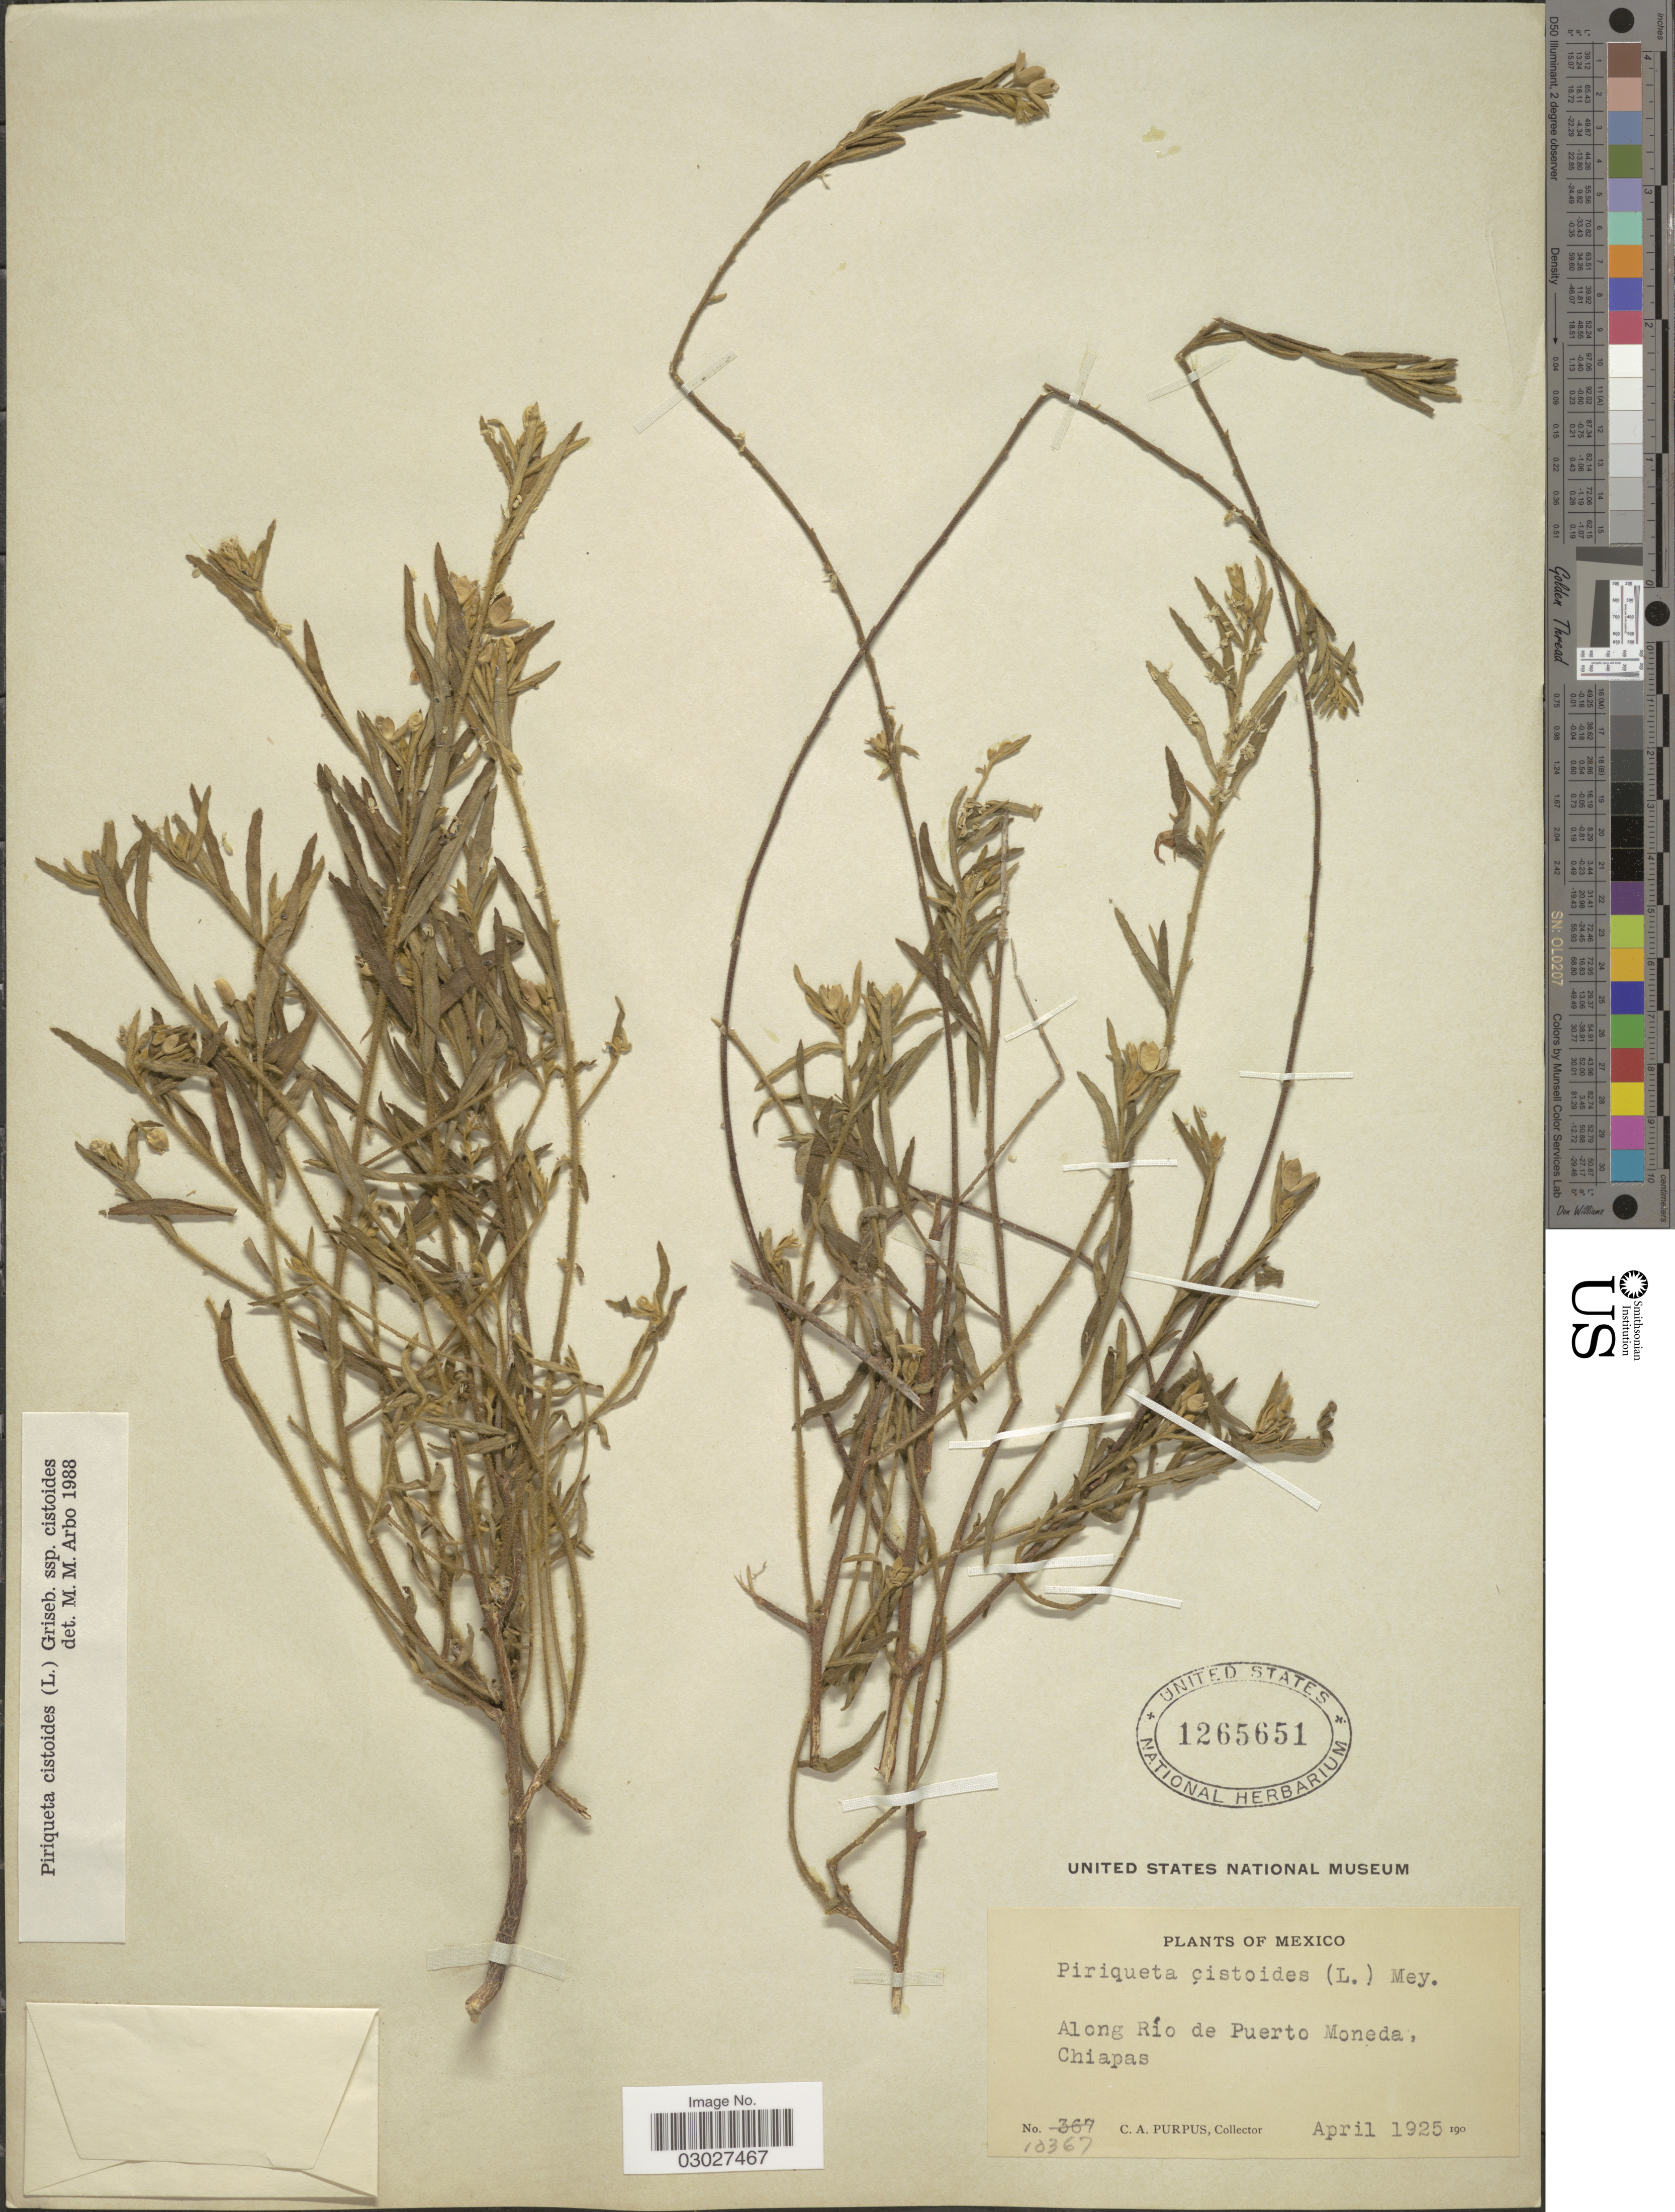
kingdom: Plantae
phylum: Tracheophyta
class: Magnoliopsida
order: Malpighiales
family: Turneraceae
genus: Piriqueta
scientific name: Piriqueta cistoides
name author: (L.) Griseb.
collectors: C. A. Purpus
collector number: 10367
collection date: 1925-04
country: Mexico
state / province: Chiapas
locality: Along Río de Puerto Moneda.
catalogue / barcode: US 1265651